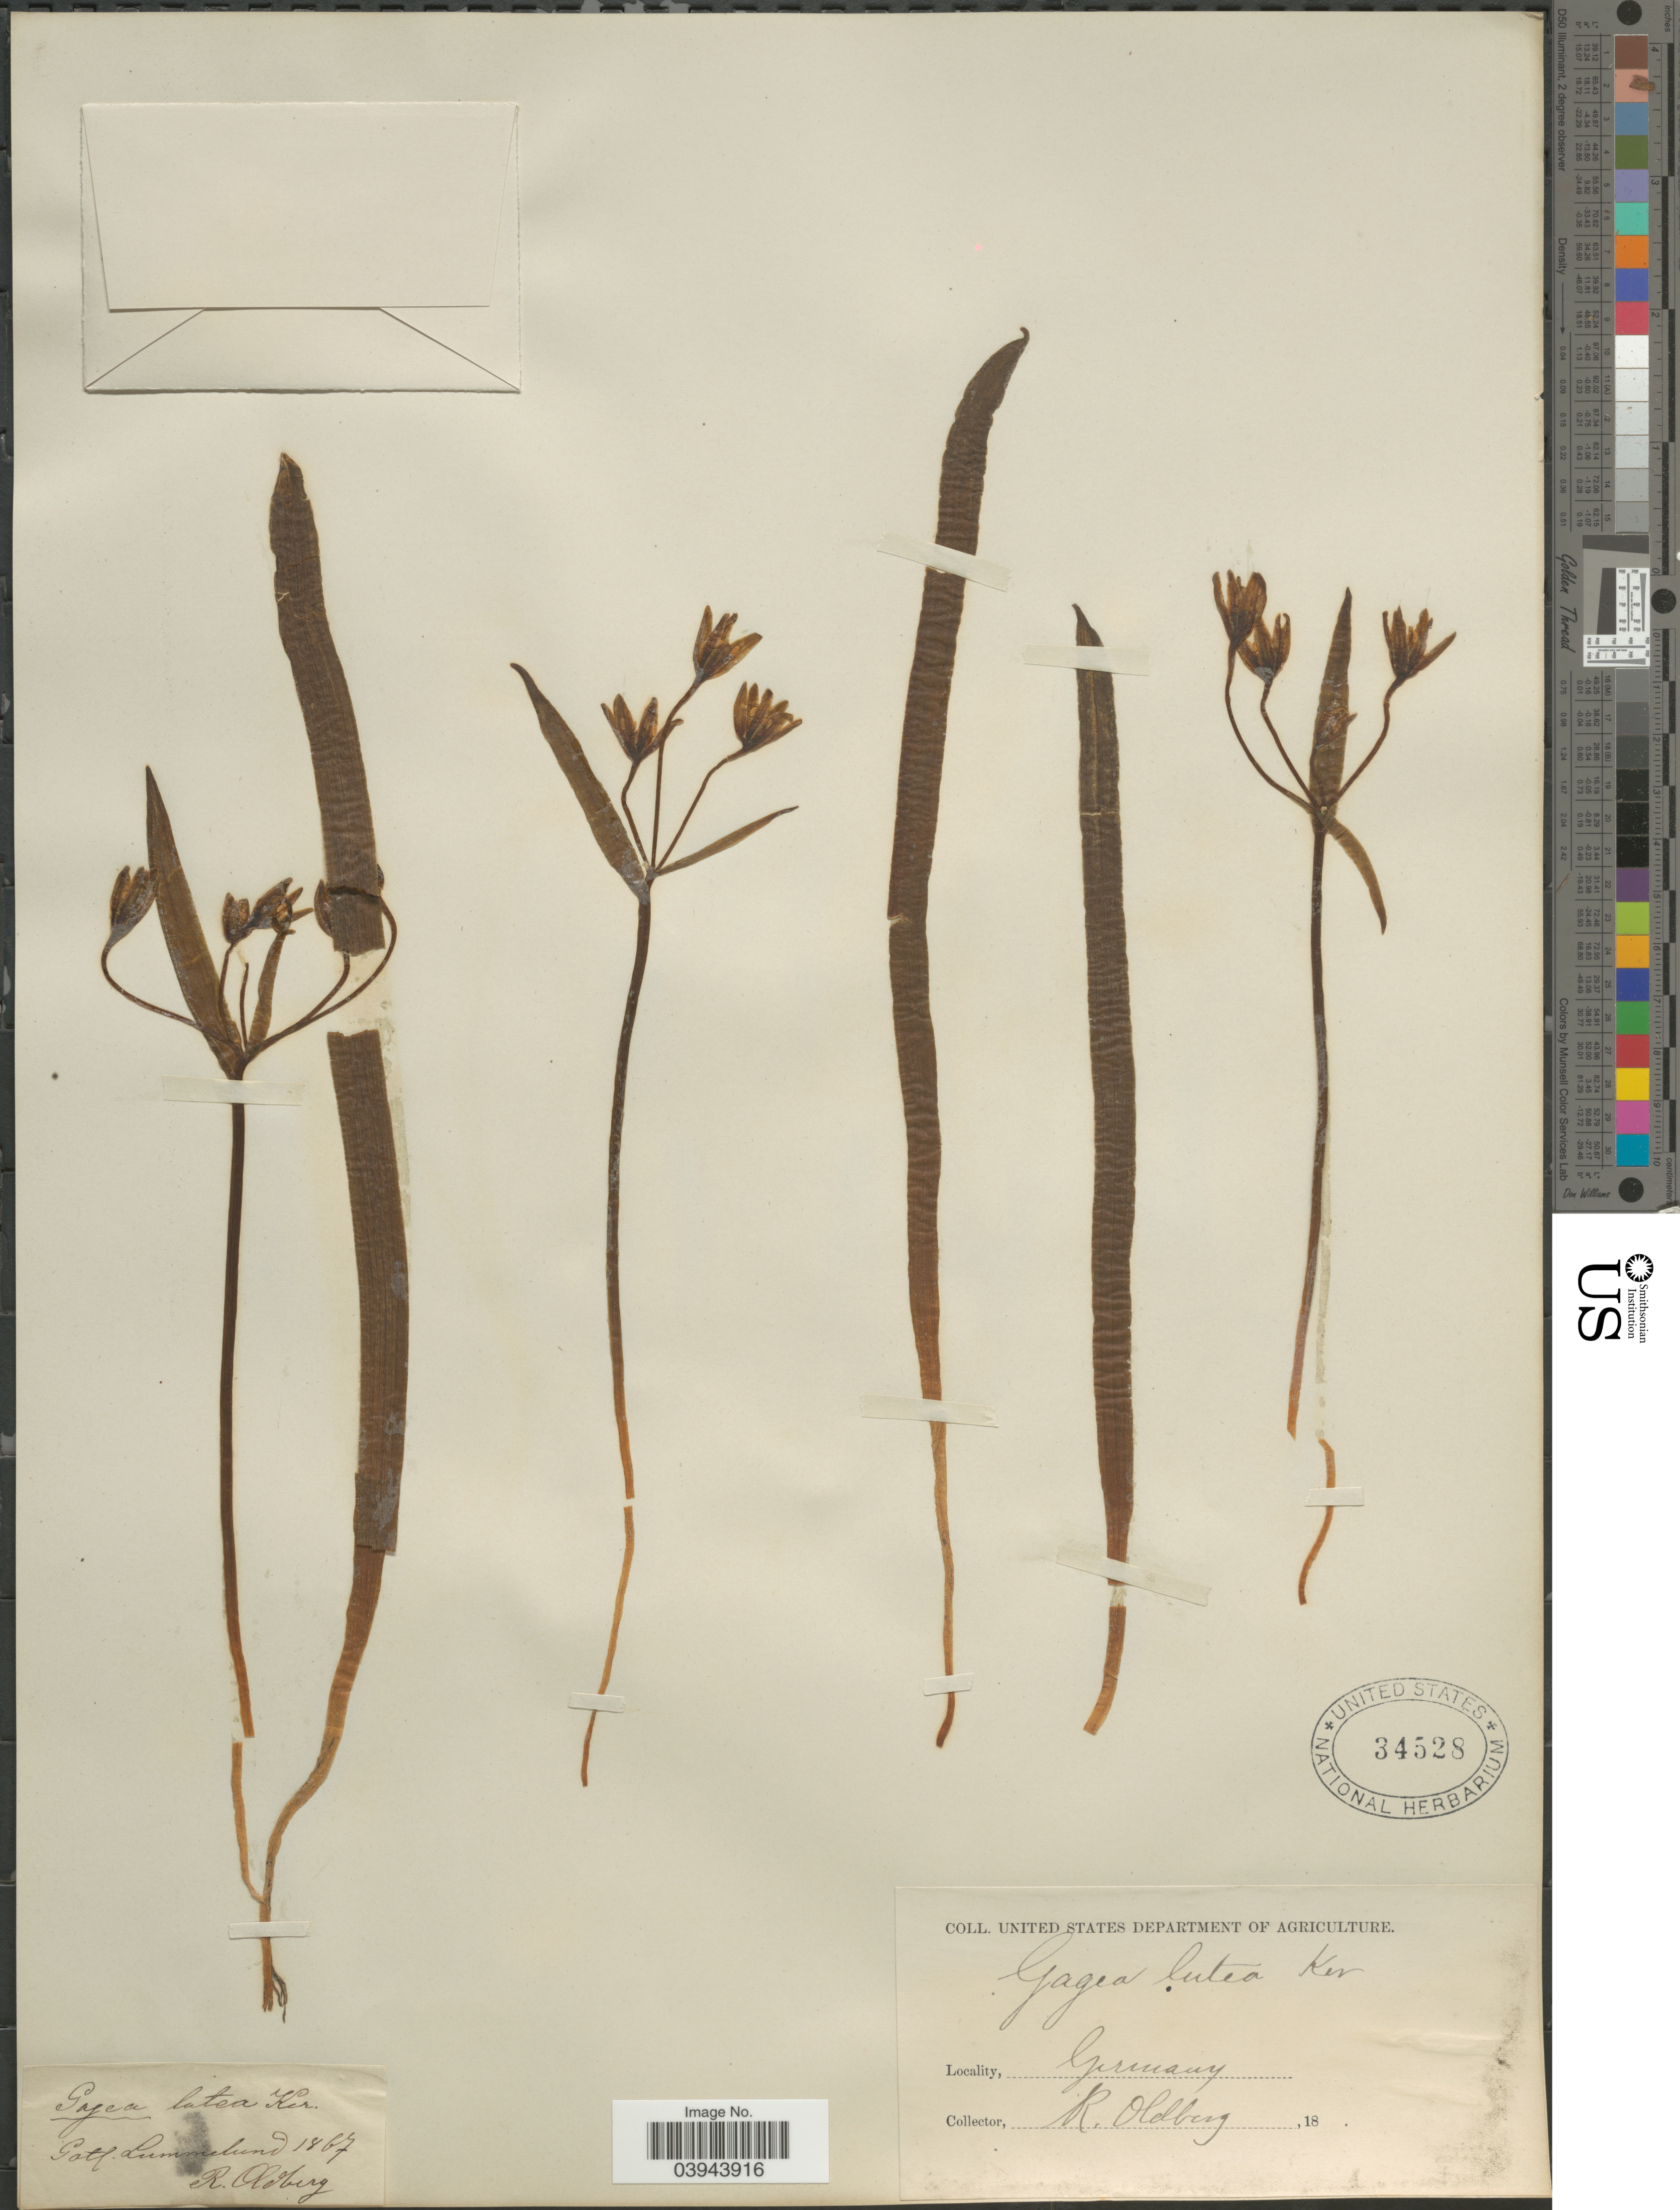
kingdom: Plantae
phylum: Tracheophyta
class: Liliopsida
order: Liliales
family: Liliaceae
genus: Gagea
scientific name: Gagea lutea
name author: (L.) Ker Gawl.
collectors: R. Oldberg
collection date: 1867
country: Germany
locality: Gotl. Lummelund.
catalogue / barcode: US 34528